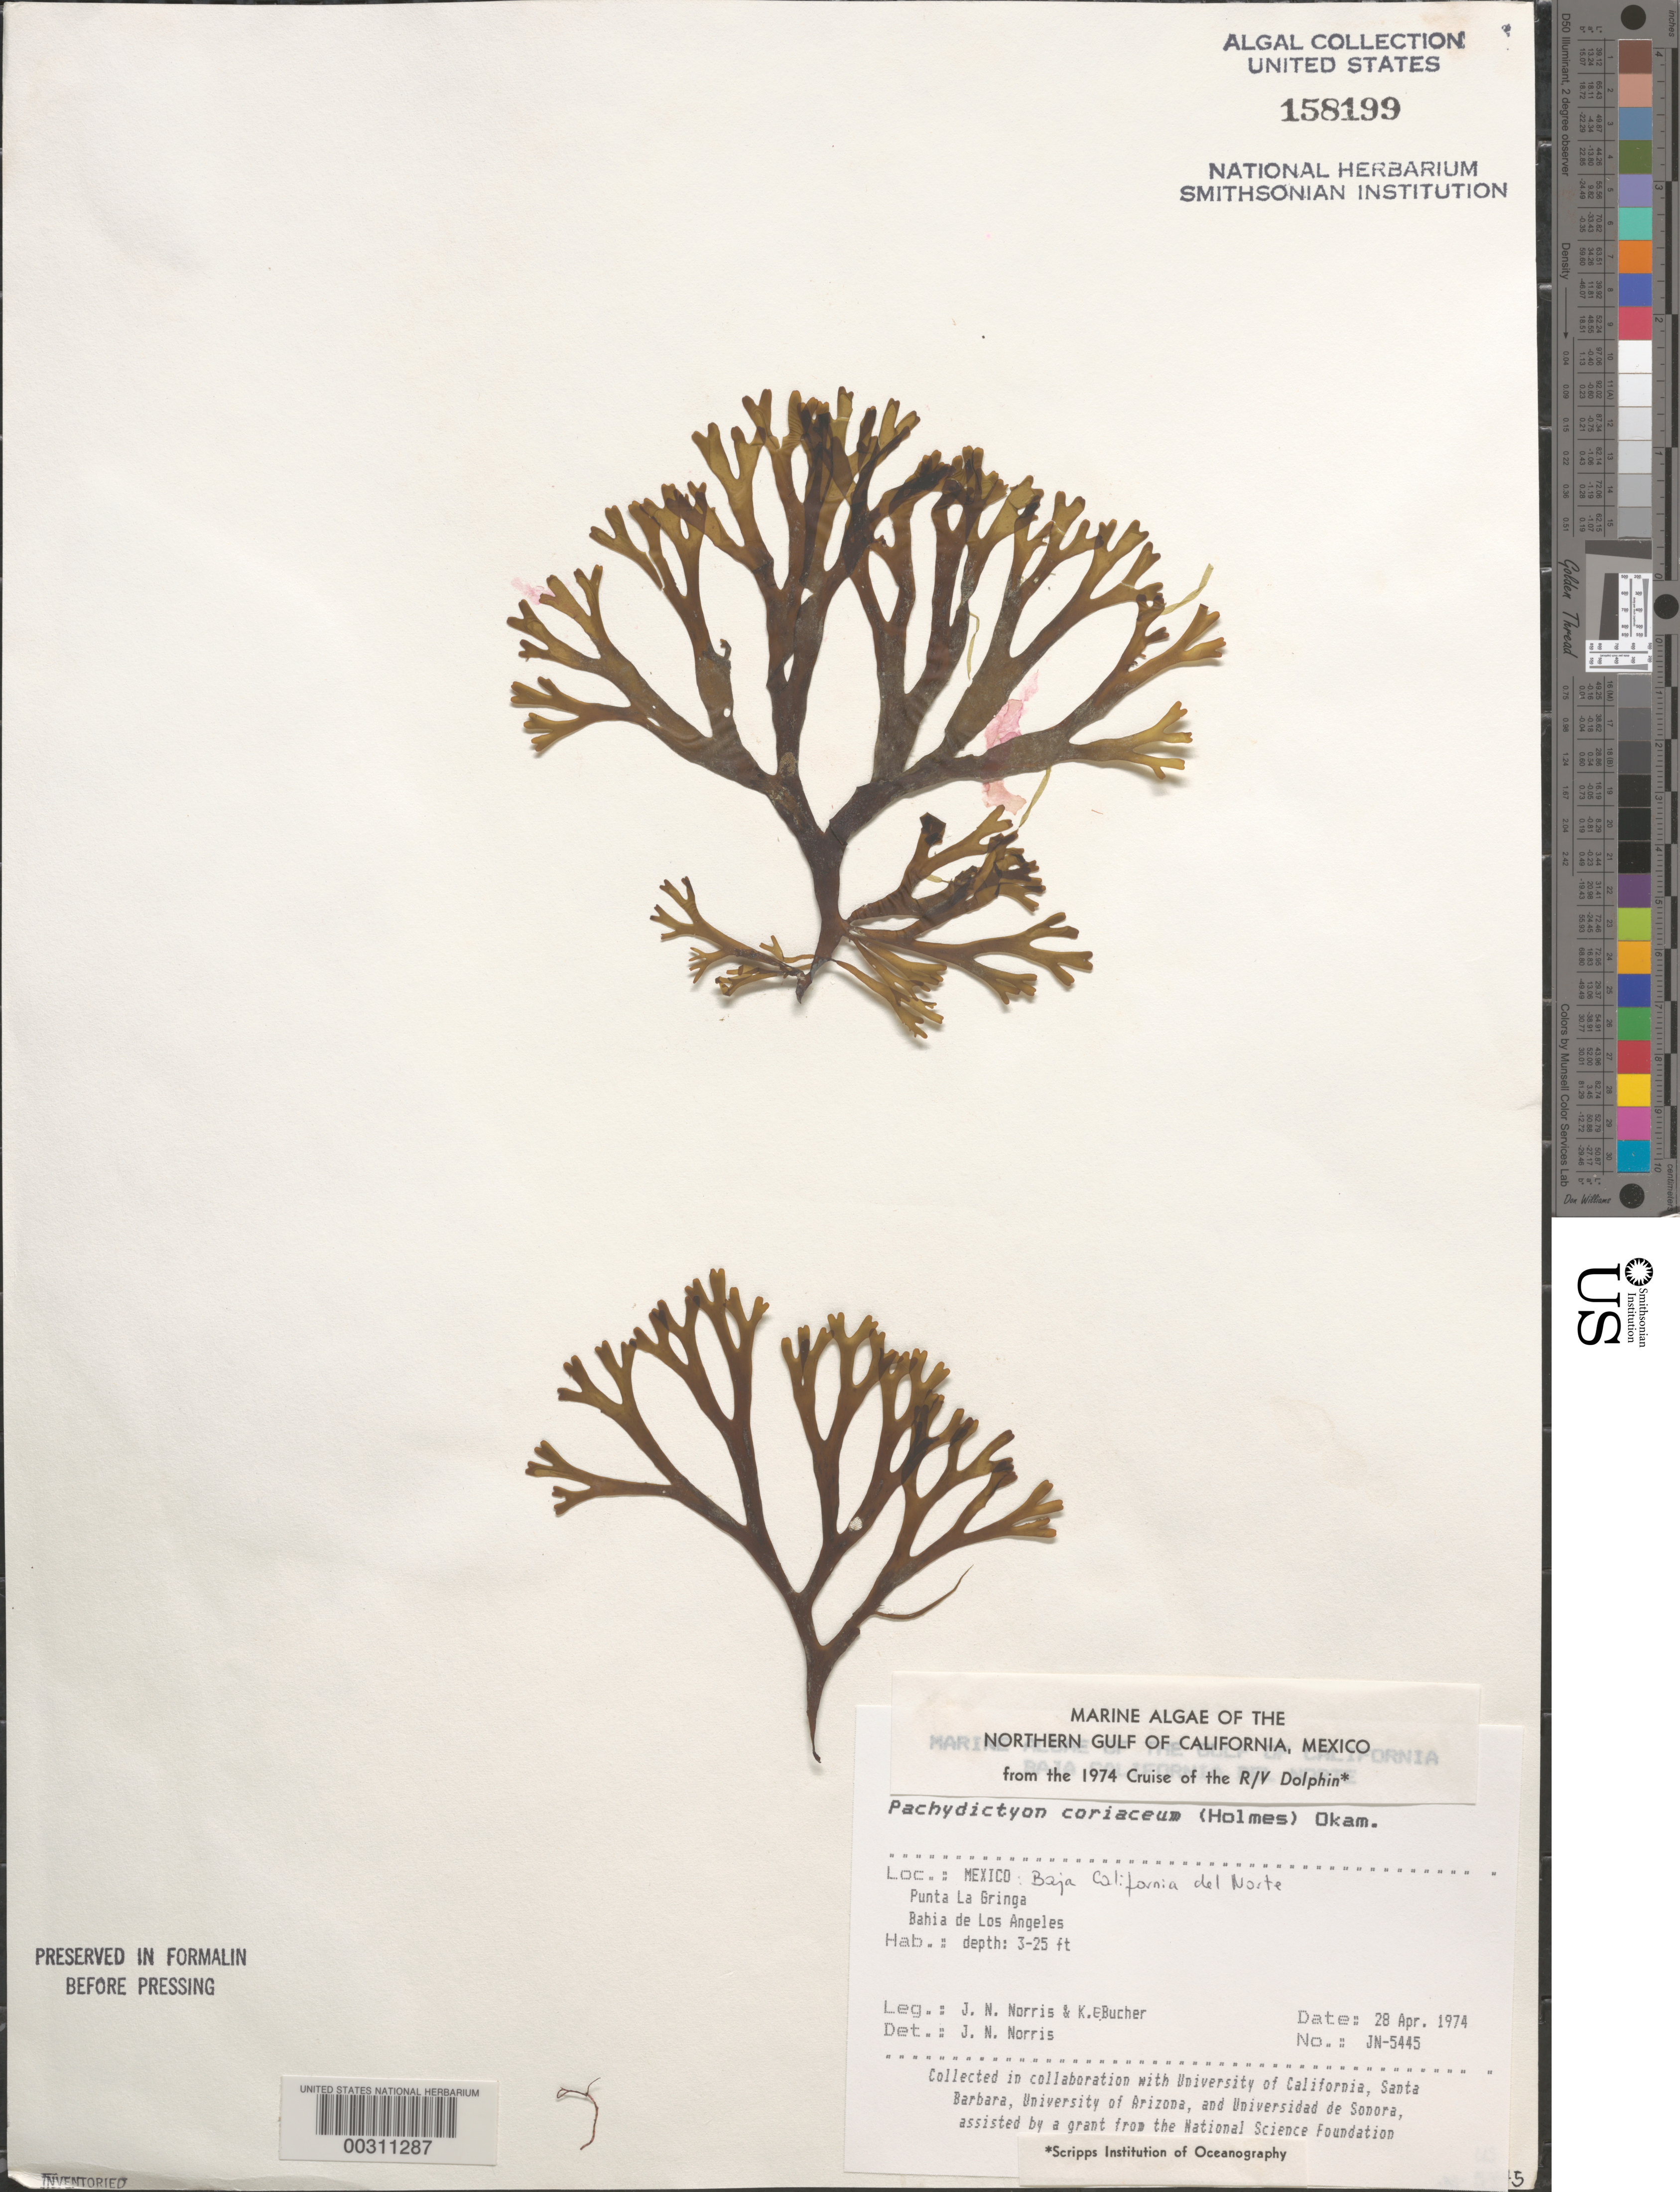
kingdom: Chromista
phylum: Ochrophyta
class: Phaeophyceae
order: Dictyotales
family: Dictyotaceae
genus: Pachydictyon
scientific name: Pachydictyon coriaceum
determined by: Norris, James N.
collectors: J. N. Norris & K. E. Bucher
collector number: JN-5445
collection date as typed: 28 Apr 1974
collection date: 1974-04-28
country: Mexico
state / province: Baja California Norte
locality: Punta La Gringa, Bahia de los Angeles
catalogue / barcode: US 158199